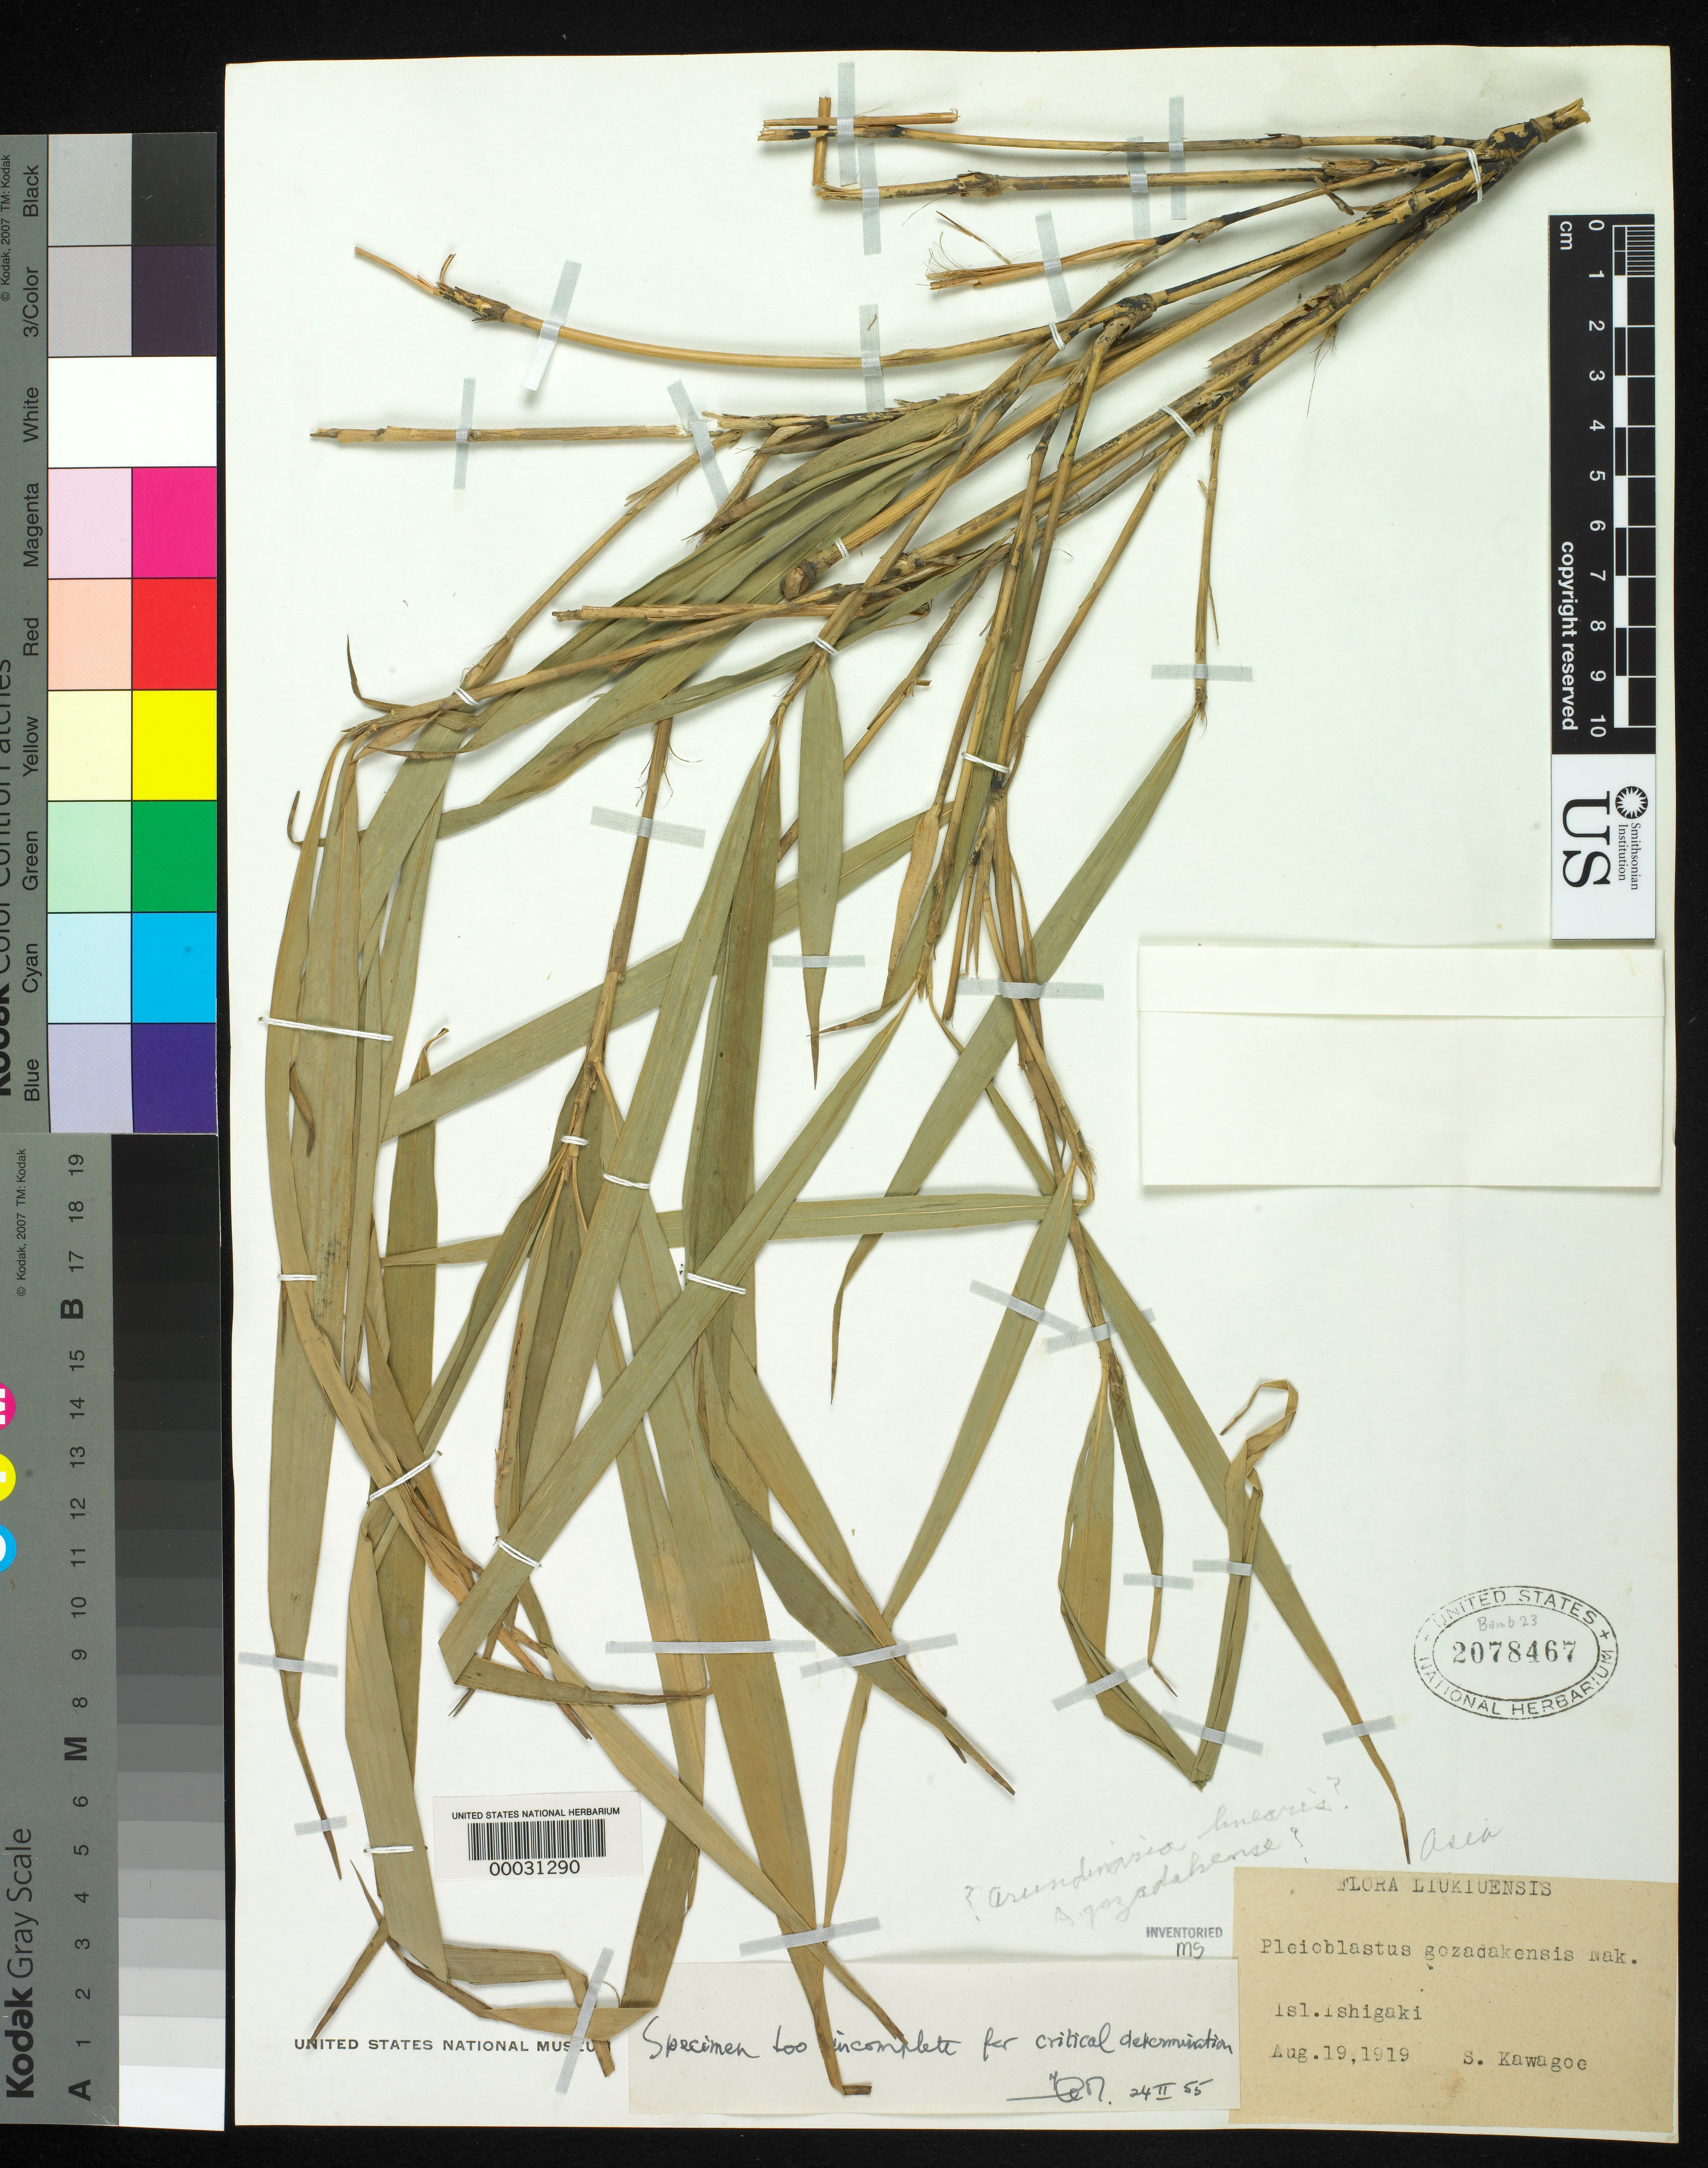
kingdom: Plantae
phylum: Tracheophyta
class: Liliopsida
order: Poales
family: Poaceae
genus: Arundinaria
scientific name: Arundinaria gozadakensis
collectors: S. Kawagoe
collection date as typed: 19 Apr 1919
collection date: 1919-04-19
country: Japan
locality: Tshigaki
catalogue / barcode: US 2078467